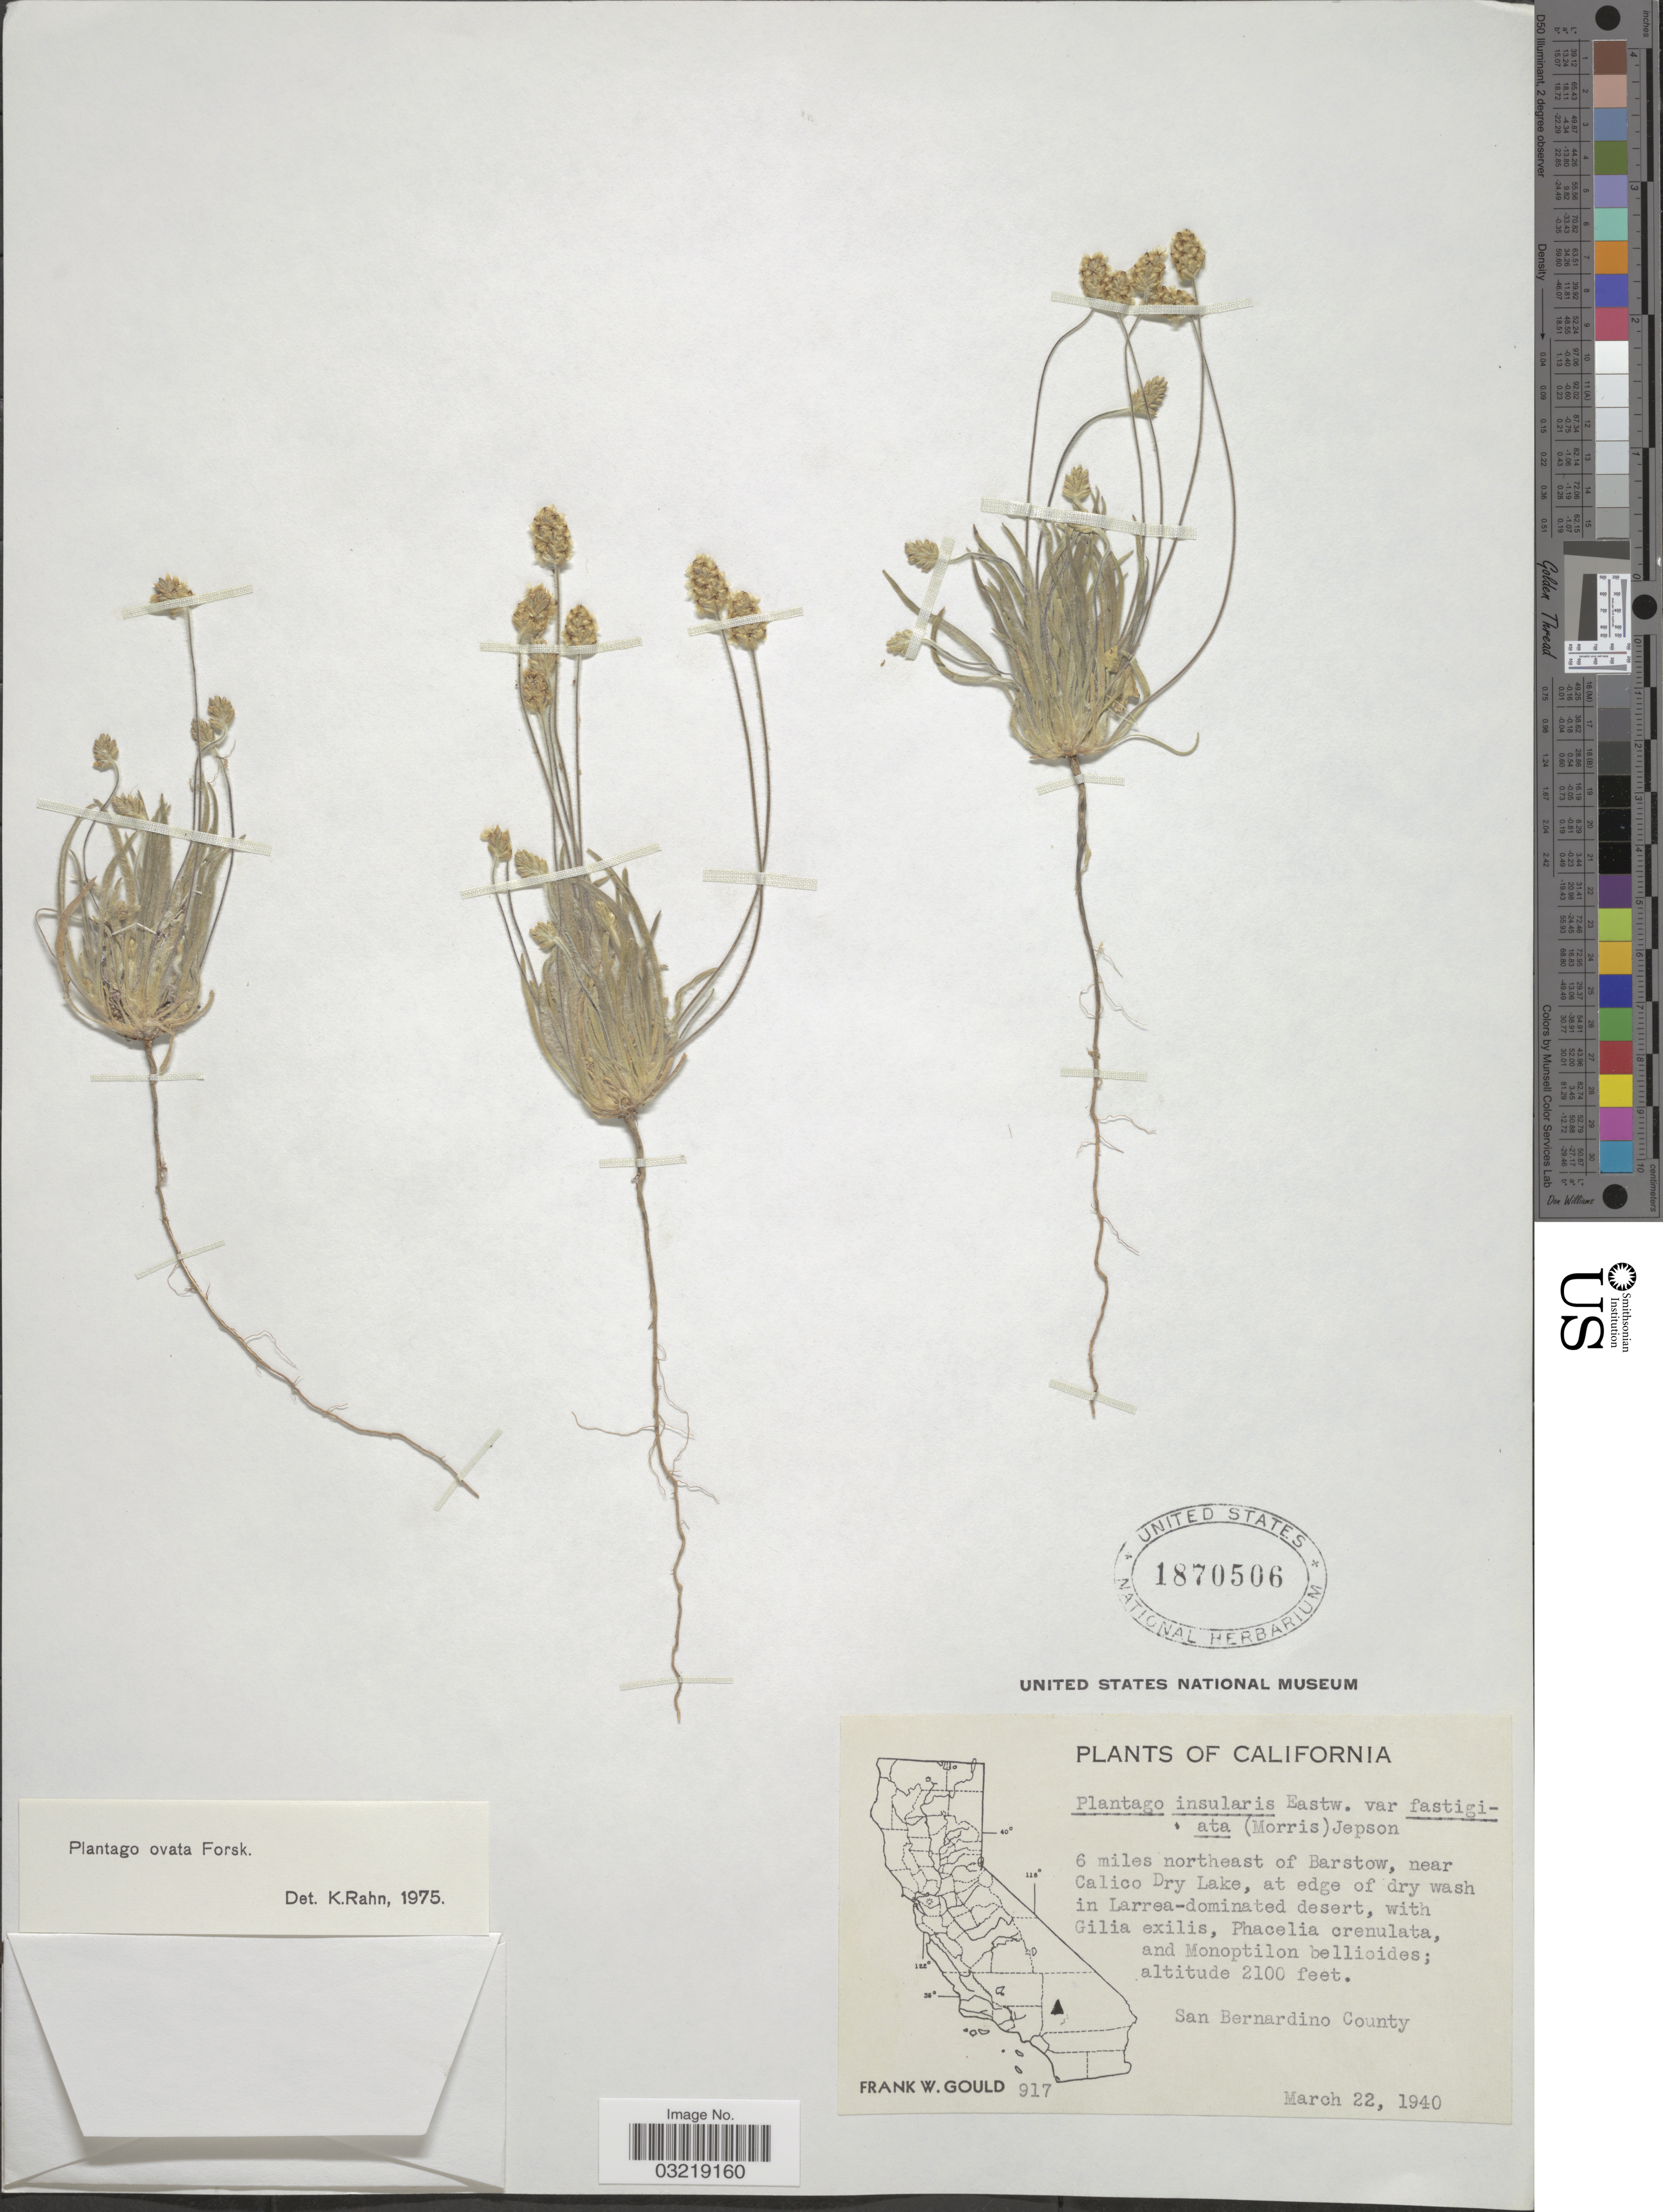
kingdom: Plantae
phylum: Tracheophyta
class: Magnoliopsida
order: Lamiales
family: Plantaginaceae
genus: Plantago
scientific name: Plantago ovata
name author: Forssk.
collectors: F. W. Gould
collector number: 917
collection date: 1940-03-22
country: United States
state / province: California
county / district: San Bernardino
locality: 6 miles northeast of Barstow, near Calico Dry Lake. San Bernardino County.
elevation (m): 640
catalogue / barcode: US 1870506